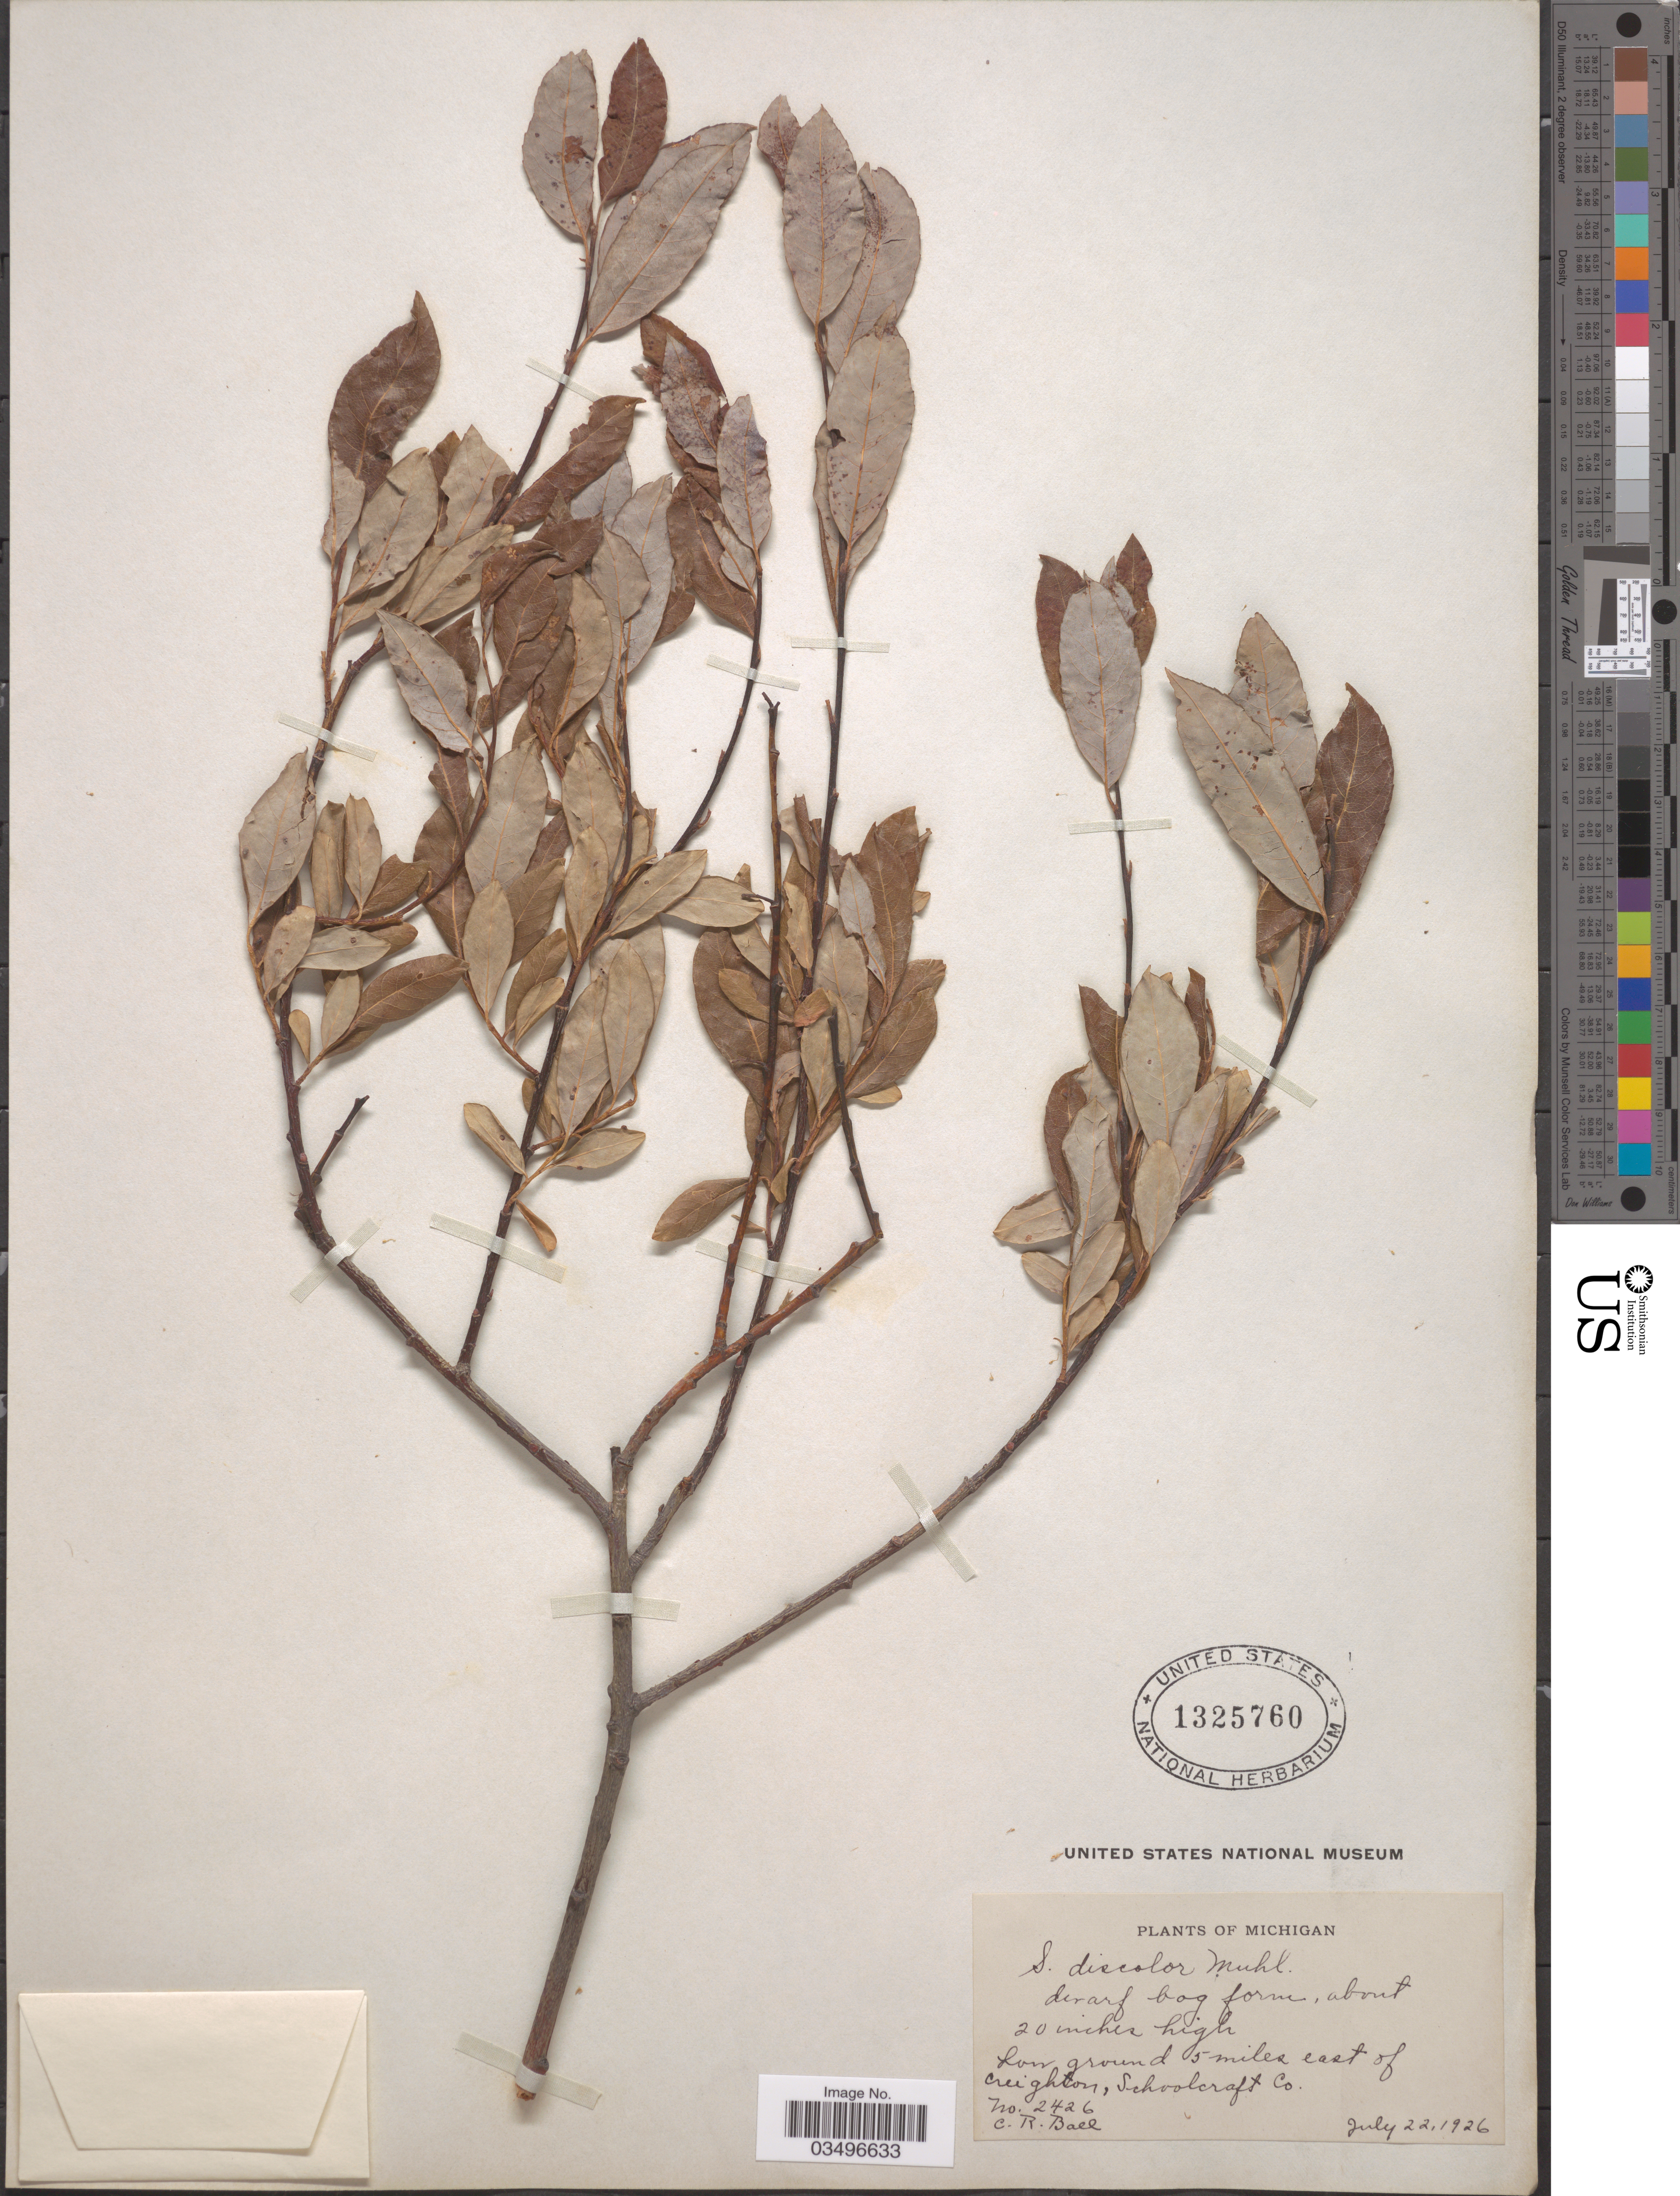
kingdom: Plantae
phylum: Tracheophyta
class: Magnoliopsida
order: Malpighiales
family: Salicaceae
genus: Salix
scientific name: Salix discolor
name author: Muhl.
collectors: C. R. Ball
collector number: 2426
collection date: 1926-07-22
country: United States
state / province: Michigan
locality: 5 miles east of Creighton, Schoolcraft Co.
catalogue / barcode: US 1325760